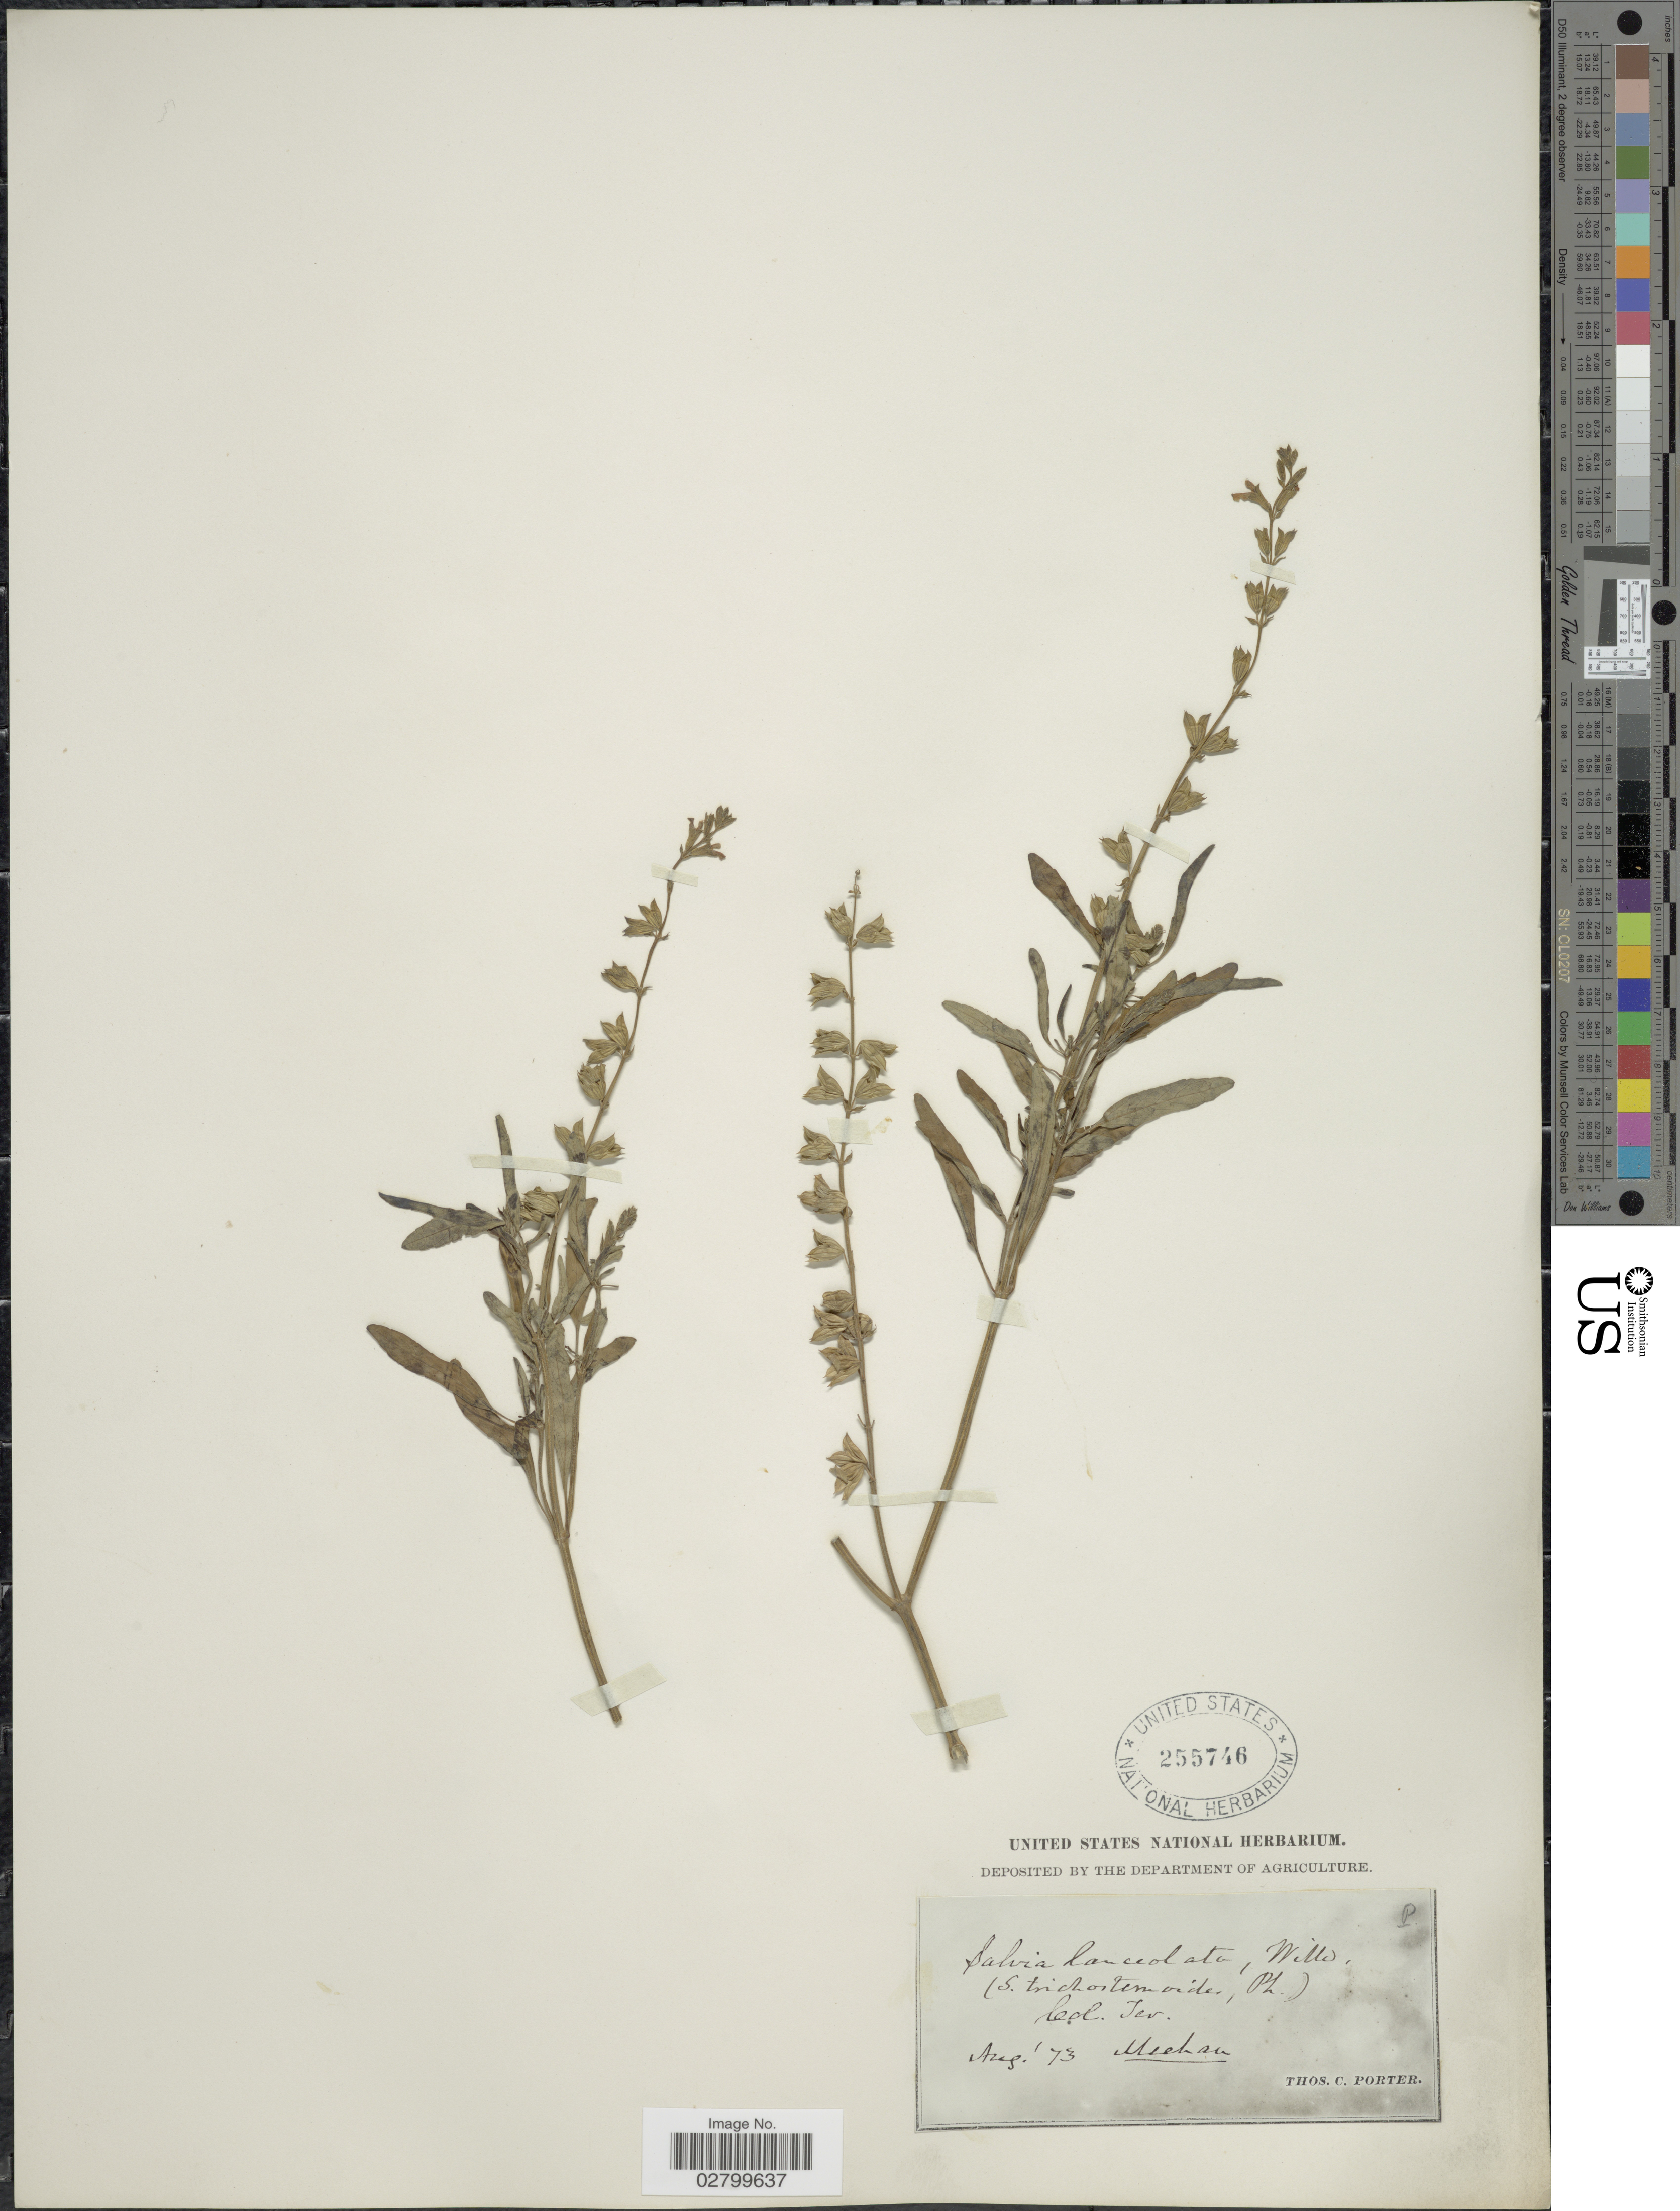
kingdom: Plantae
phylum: Tracheophyta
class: Magnoliopsida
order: Lamiales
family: Lamiaceae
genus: Salvia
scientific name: Salvia lanceolata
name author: Brouss.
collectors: T. Porter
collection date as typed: Transcribed d/m/y: /8/73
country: United States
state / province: Colorado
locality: Col. Ter. Mechan.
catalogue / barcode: US 255746